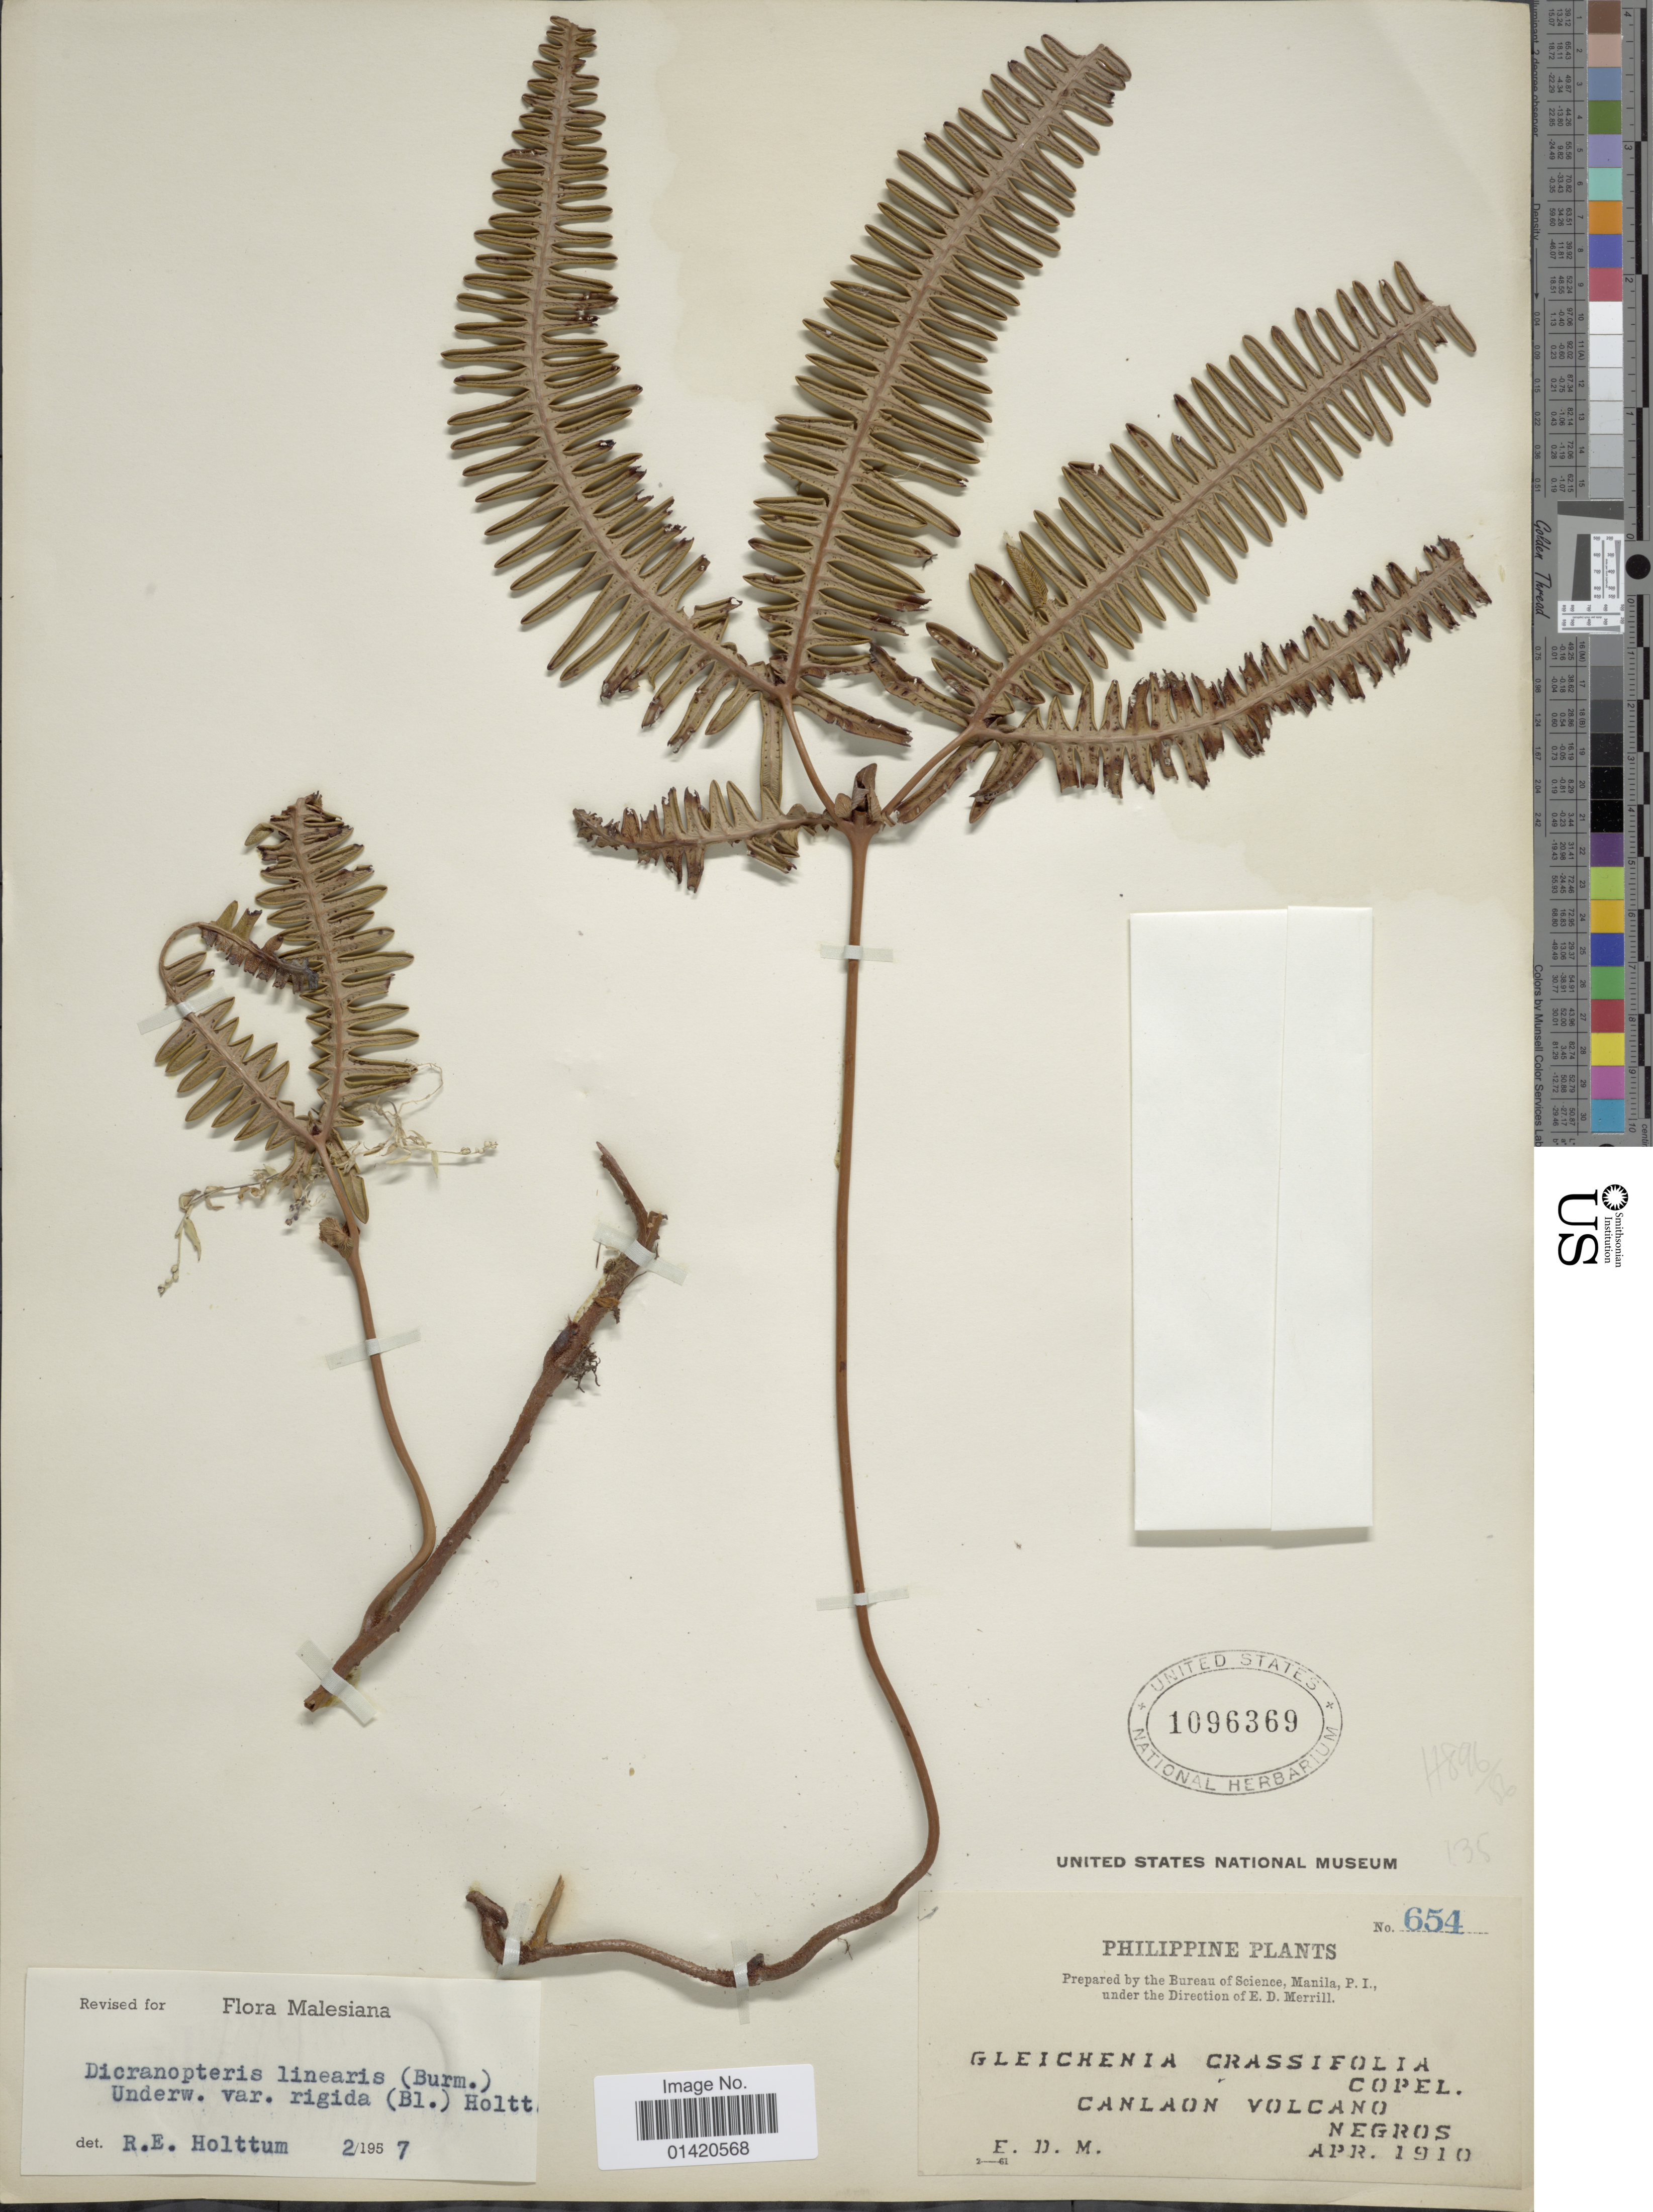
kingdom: Plantae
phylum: Tracheophyta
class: Polypodiopsida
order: Gleicheniales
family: Gleicheniaceae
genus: Dicranopteris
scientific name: Dicranopteris linearis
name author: (Burm. f.) Underw.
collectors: E. D. Merrill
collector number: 654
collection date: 1910-04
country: Philippines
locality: Canlaon Volcano Negros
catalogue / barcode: US 1096369